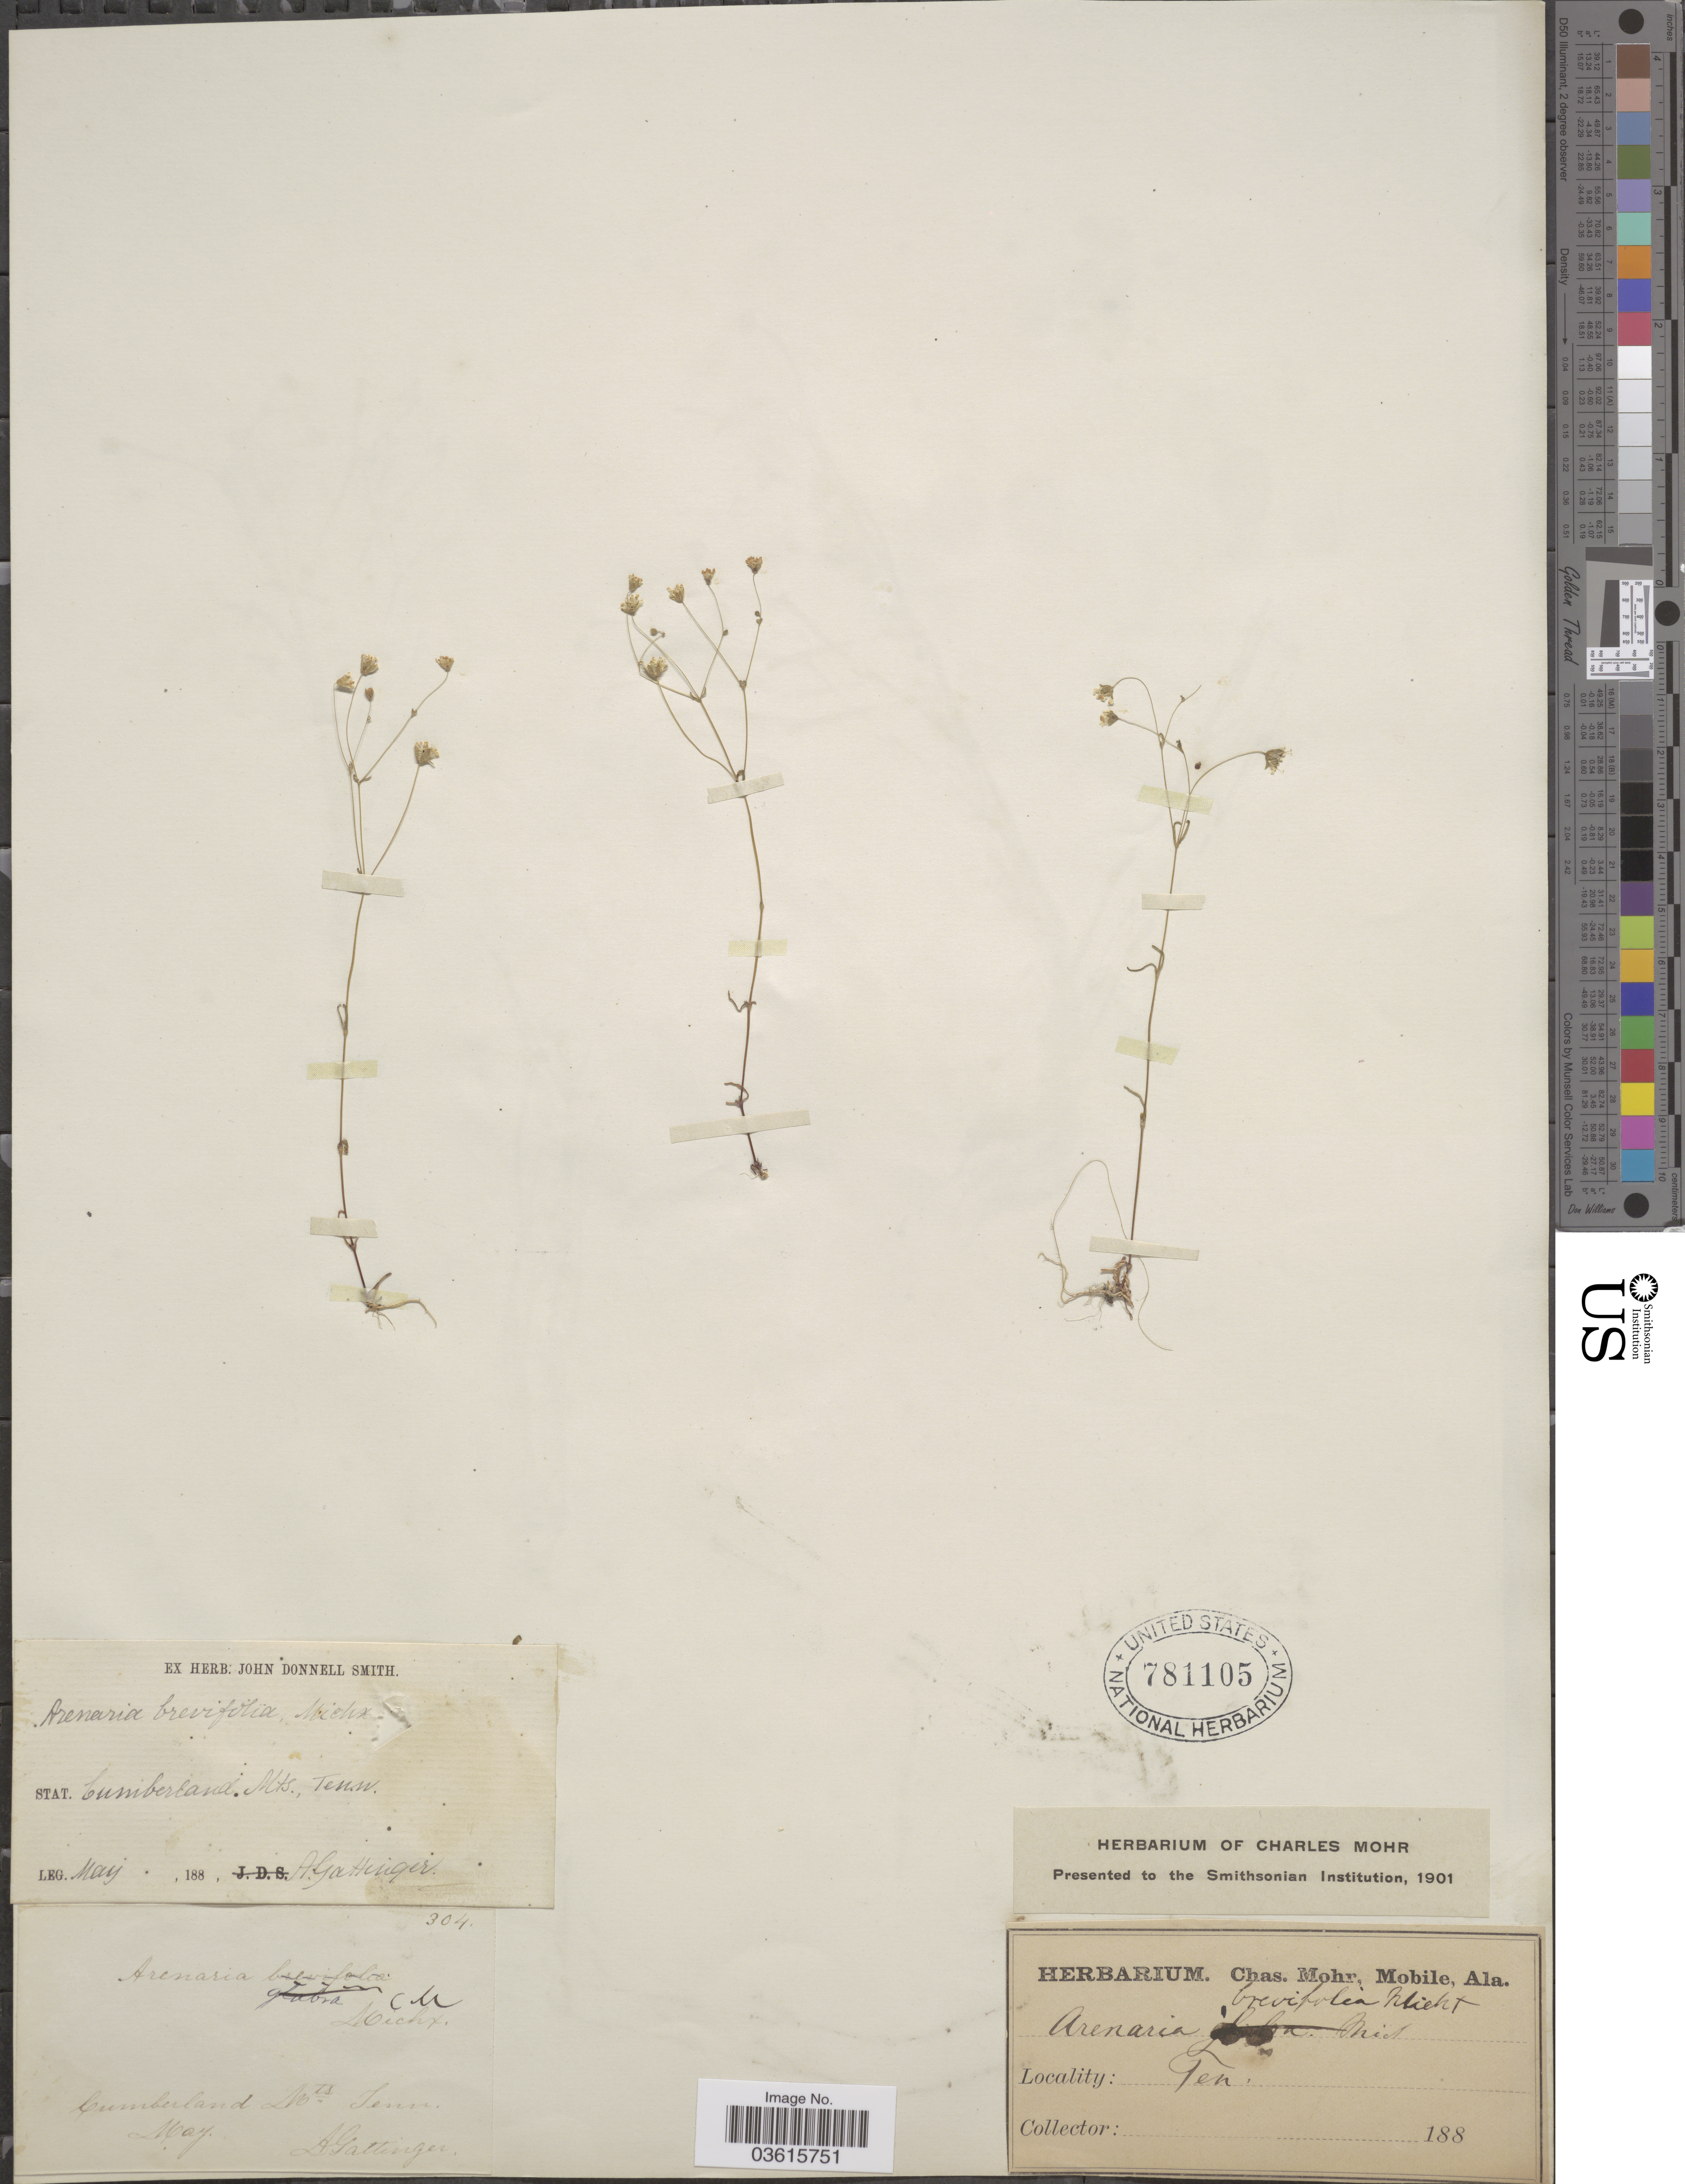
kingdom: Plantae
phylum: Tracheophyta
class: Magnoliopsida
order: Caryophyllales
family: Caryophyllaceae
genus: Minuartia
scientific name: Minuartia brevifolia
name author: Mattf.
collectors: A. Gattinger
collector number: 304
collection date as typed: May 188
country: United States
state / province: Tennessee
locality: Stat. Cumberland Mts.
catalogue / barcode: US 781105